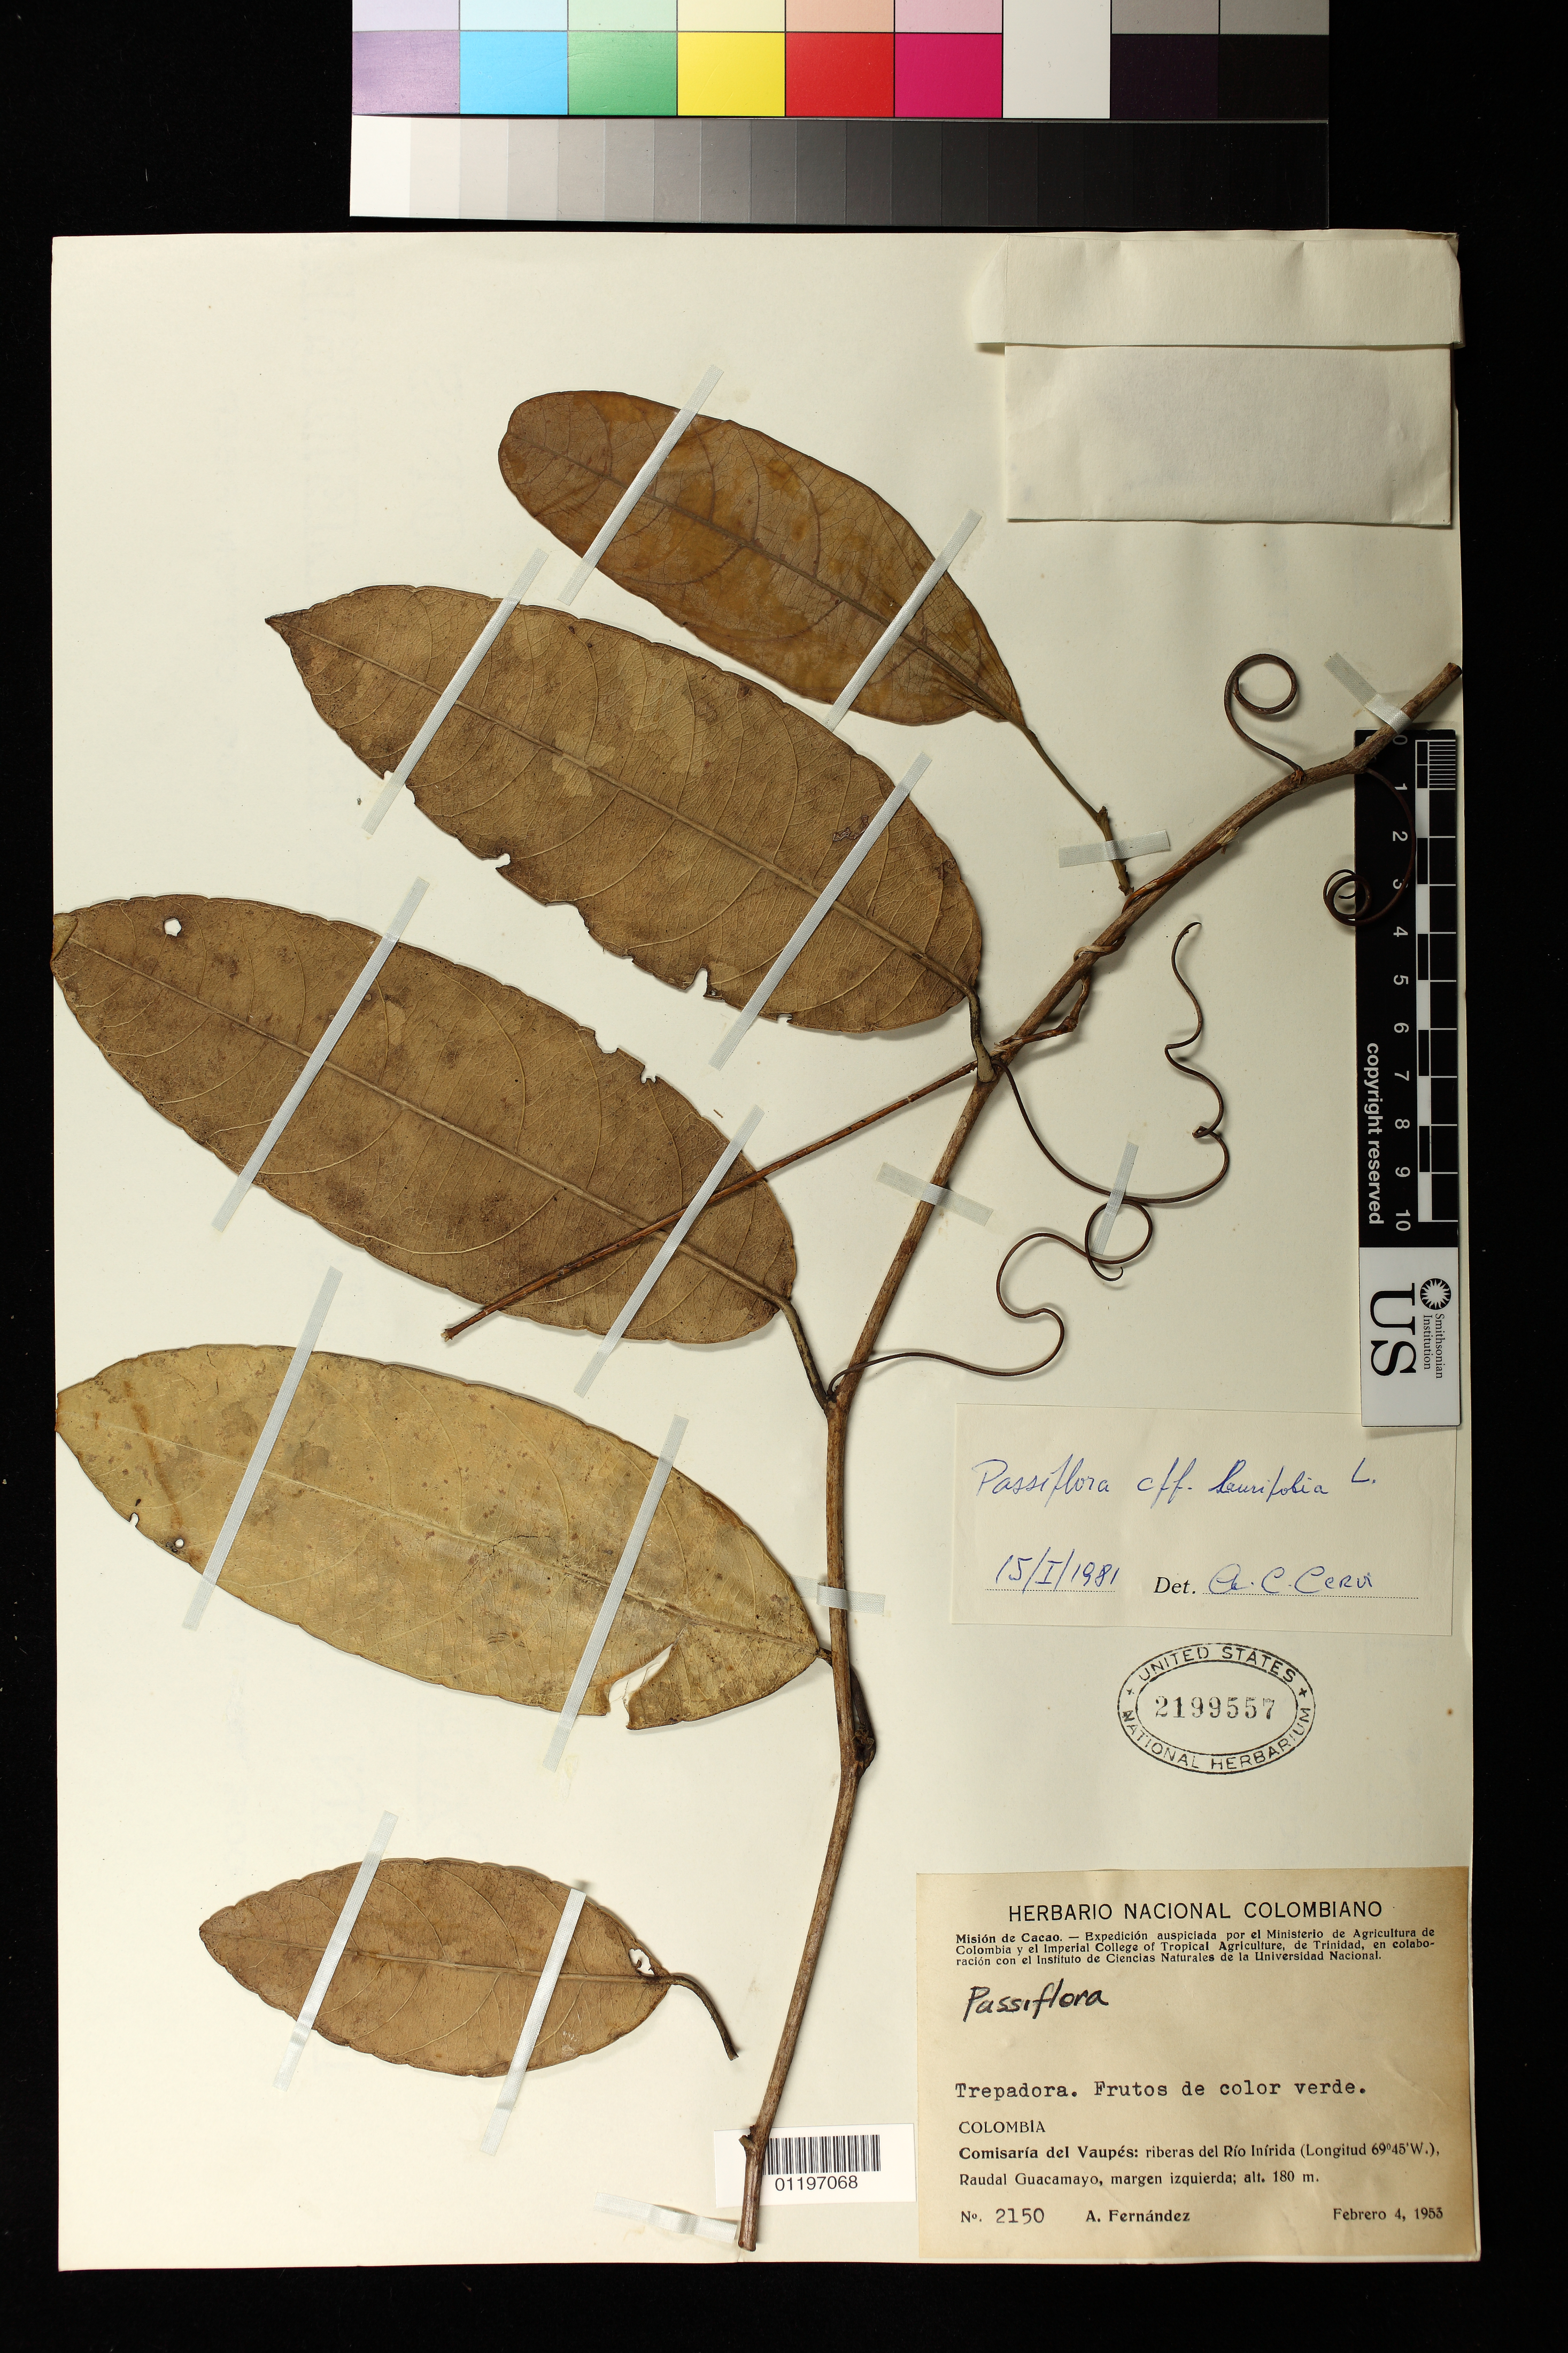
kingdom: Plantae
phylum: Tracheophyta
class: Magnoliopsida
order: Malpighiales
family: Passifloraceae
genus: Passiflora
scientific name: Passiflora laurifolia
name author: L.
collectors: A. Fernandez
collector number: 2150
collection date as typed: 02 Apr 1953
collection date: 1953-04-02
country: Colombia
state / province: Vaupés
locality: riberas del Río Inírida. Raudal Guacamayo, margen izquierda.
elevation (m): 180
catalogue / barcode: US 2199557